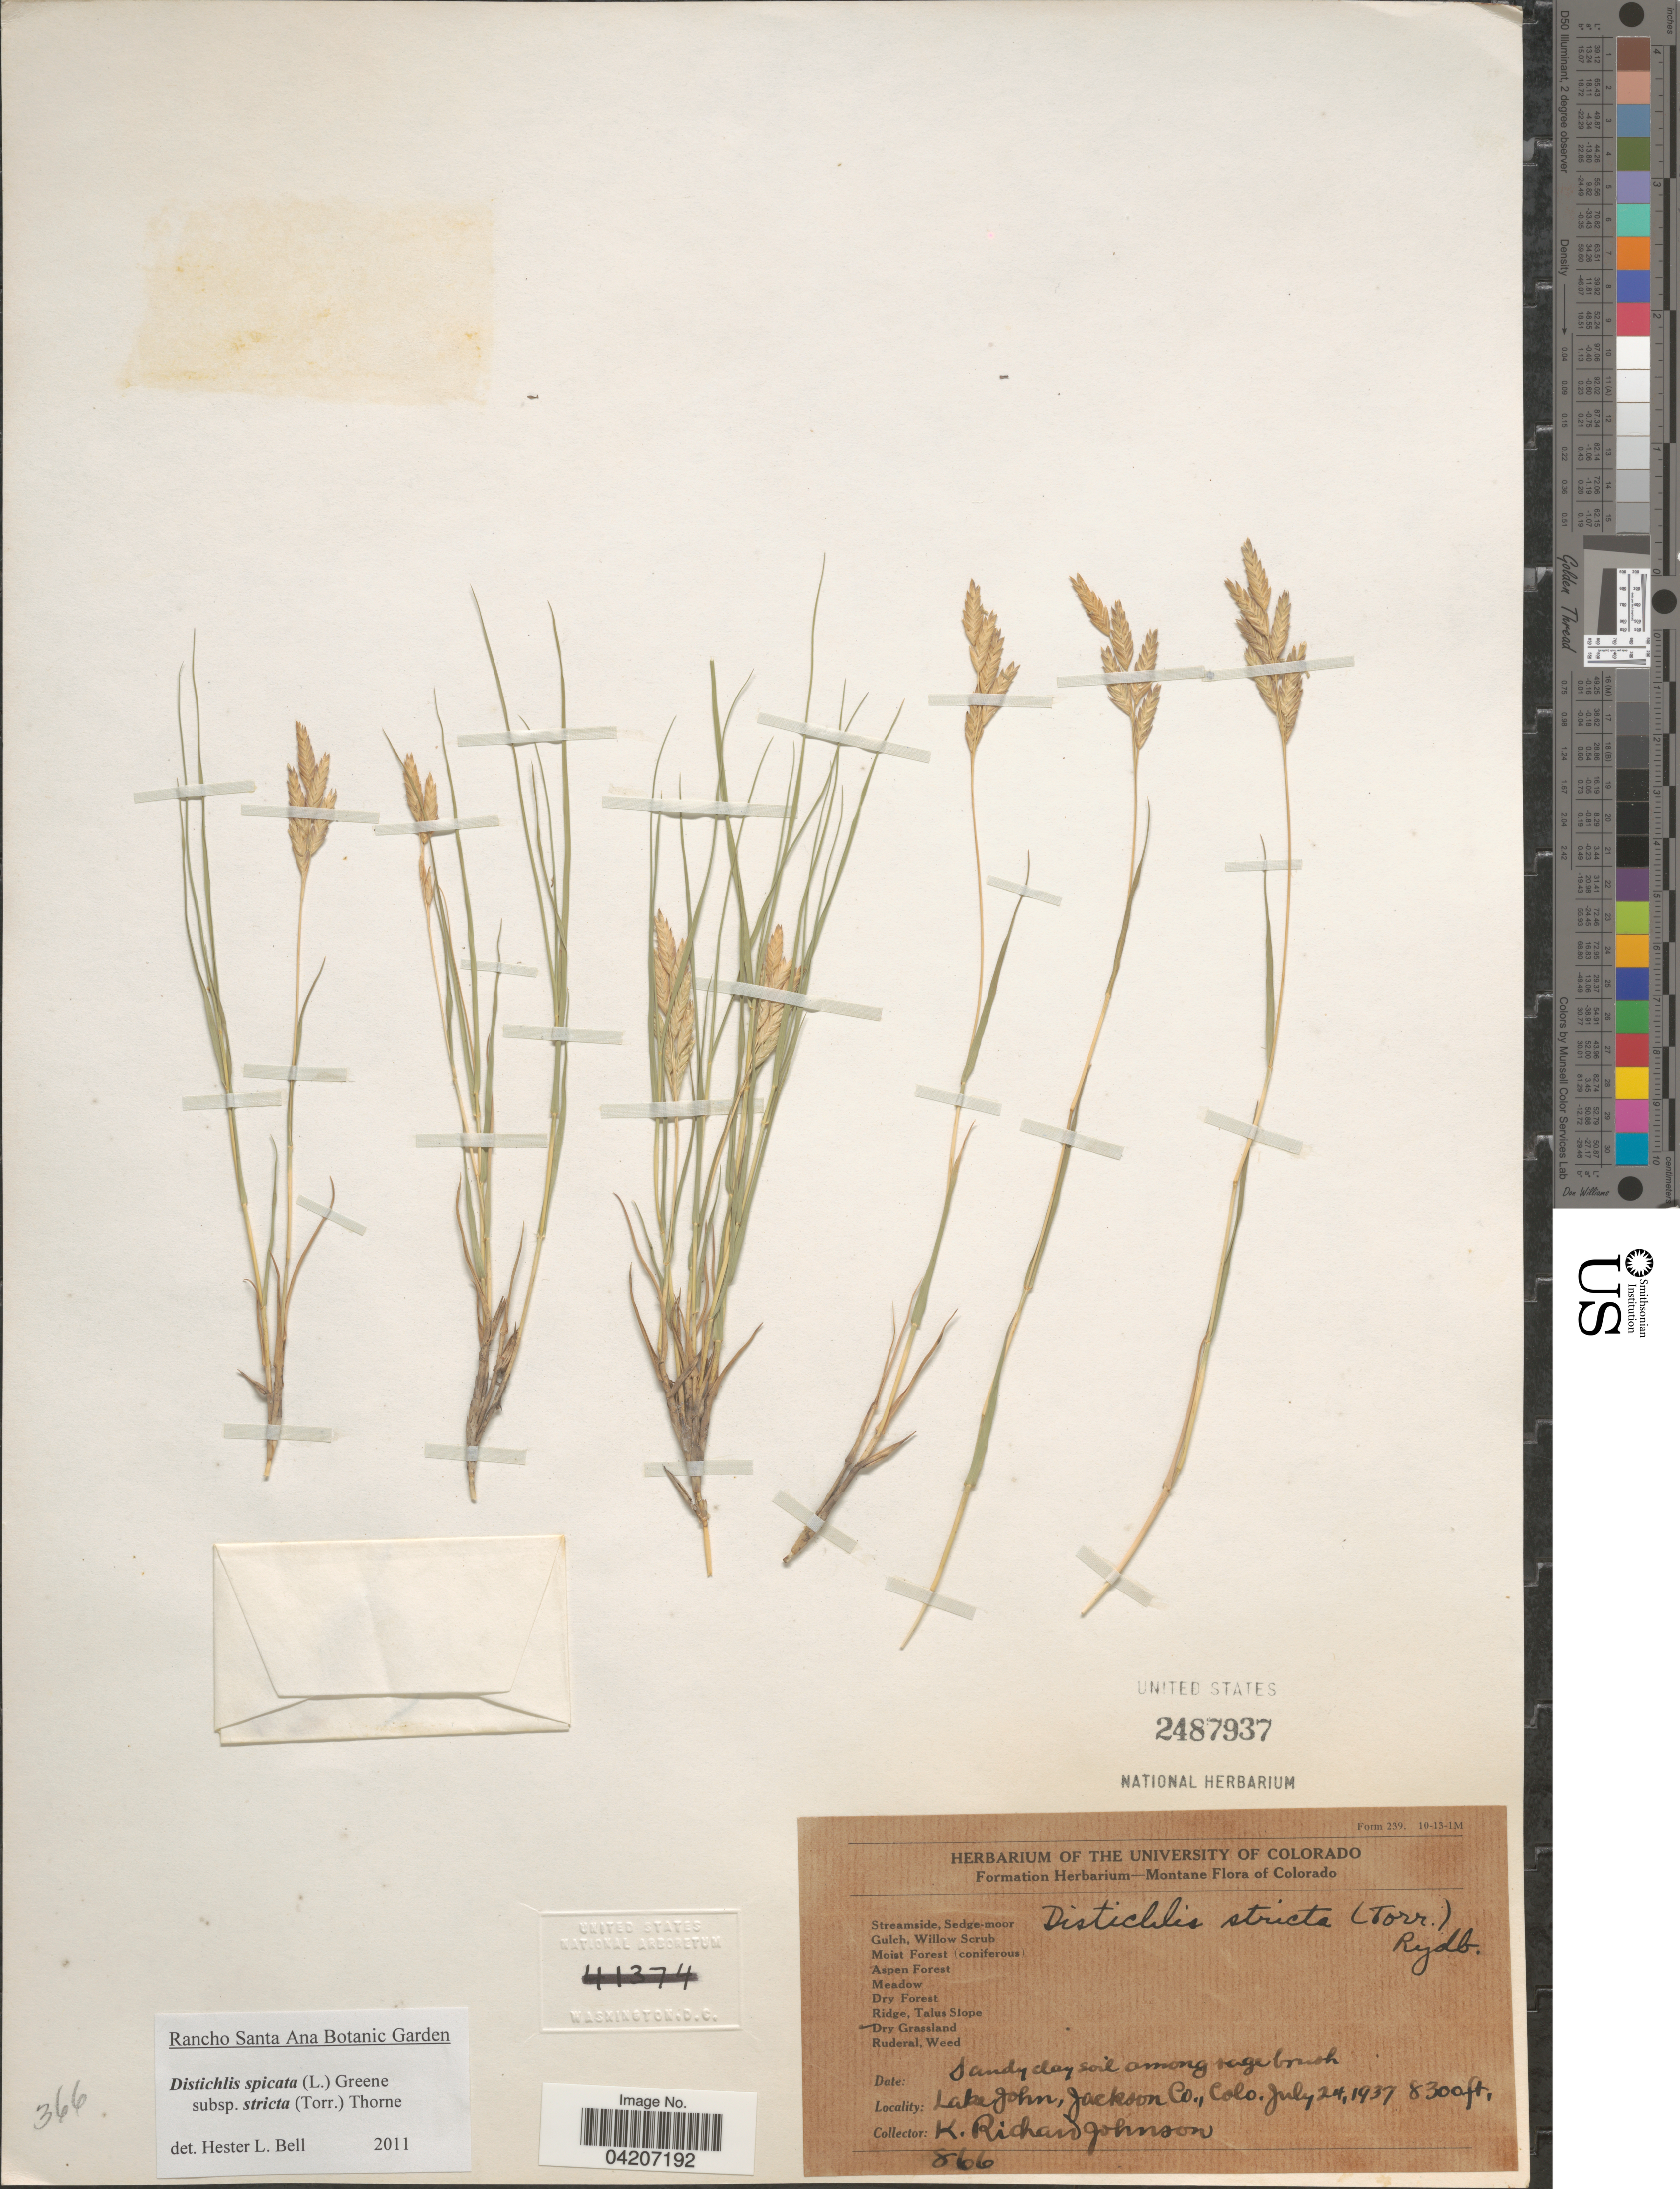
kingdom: Plantae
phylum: Tracheophyta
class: Liliopsida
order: Poales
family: Poaceae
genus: Distichlis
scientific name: Distichlis spicata subsp. stricta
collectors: K. Johnson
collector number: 866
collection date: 1937-07-24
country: United States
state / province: Colorado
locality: Lake John, Jackson Co.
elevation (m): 2530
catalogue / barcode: US 2487937